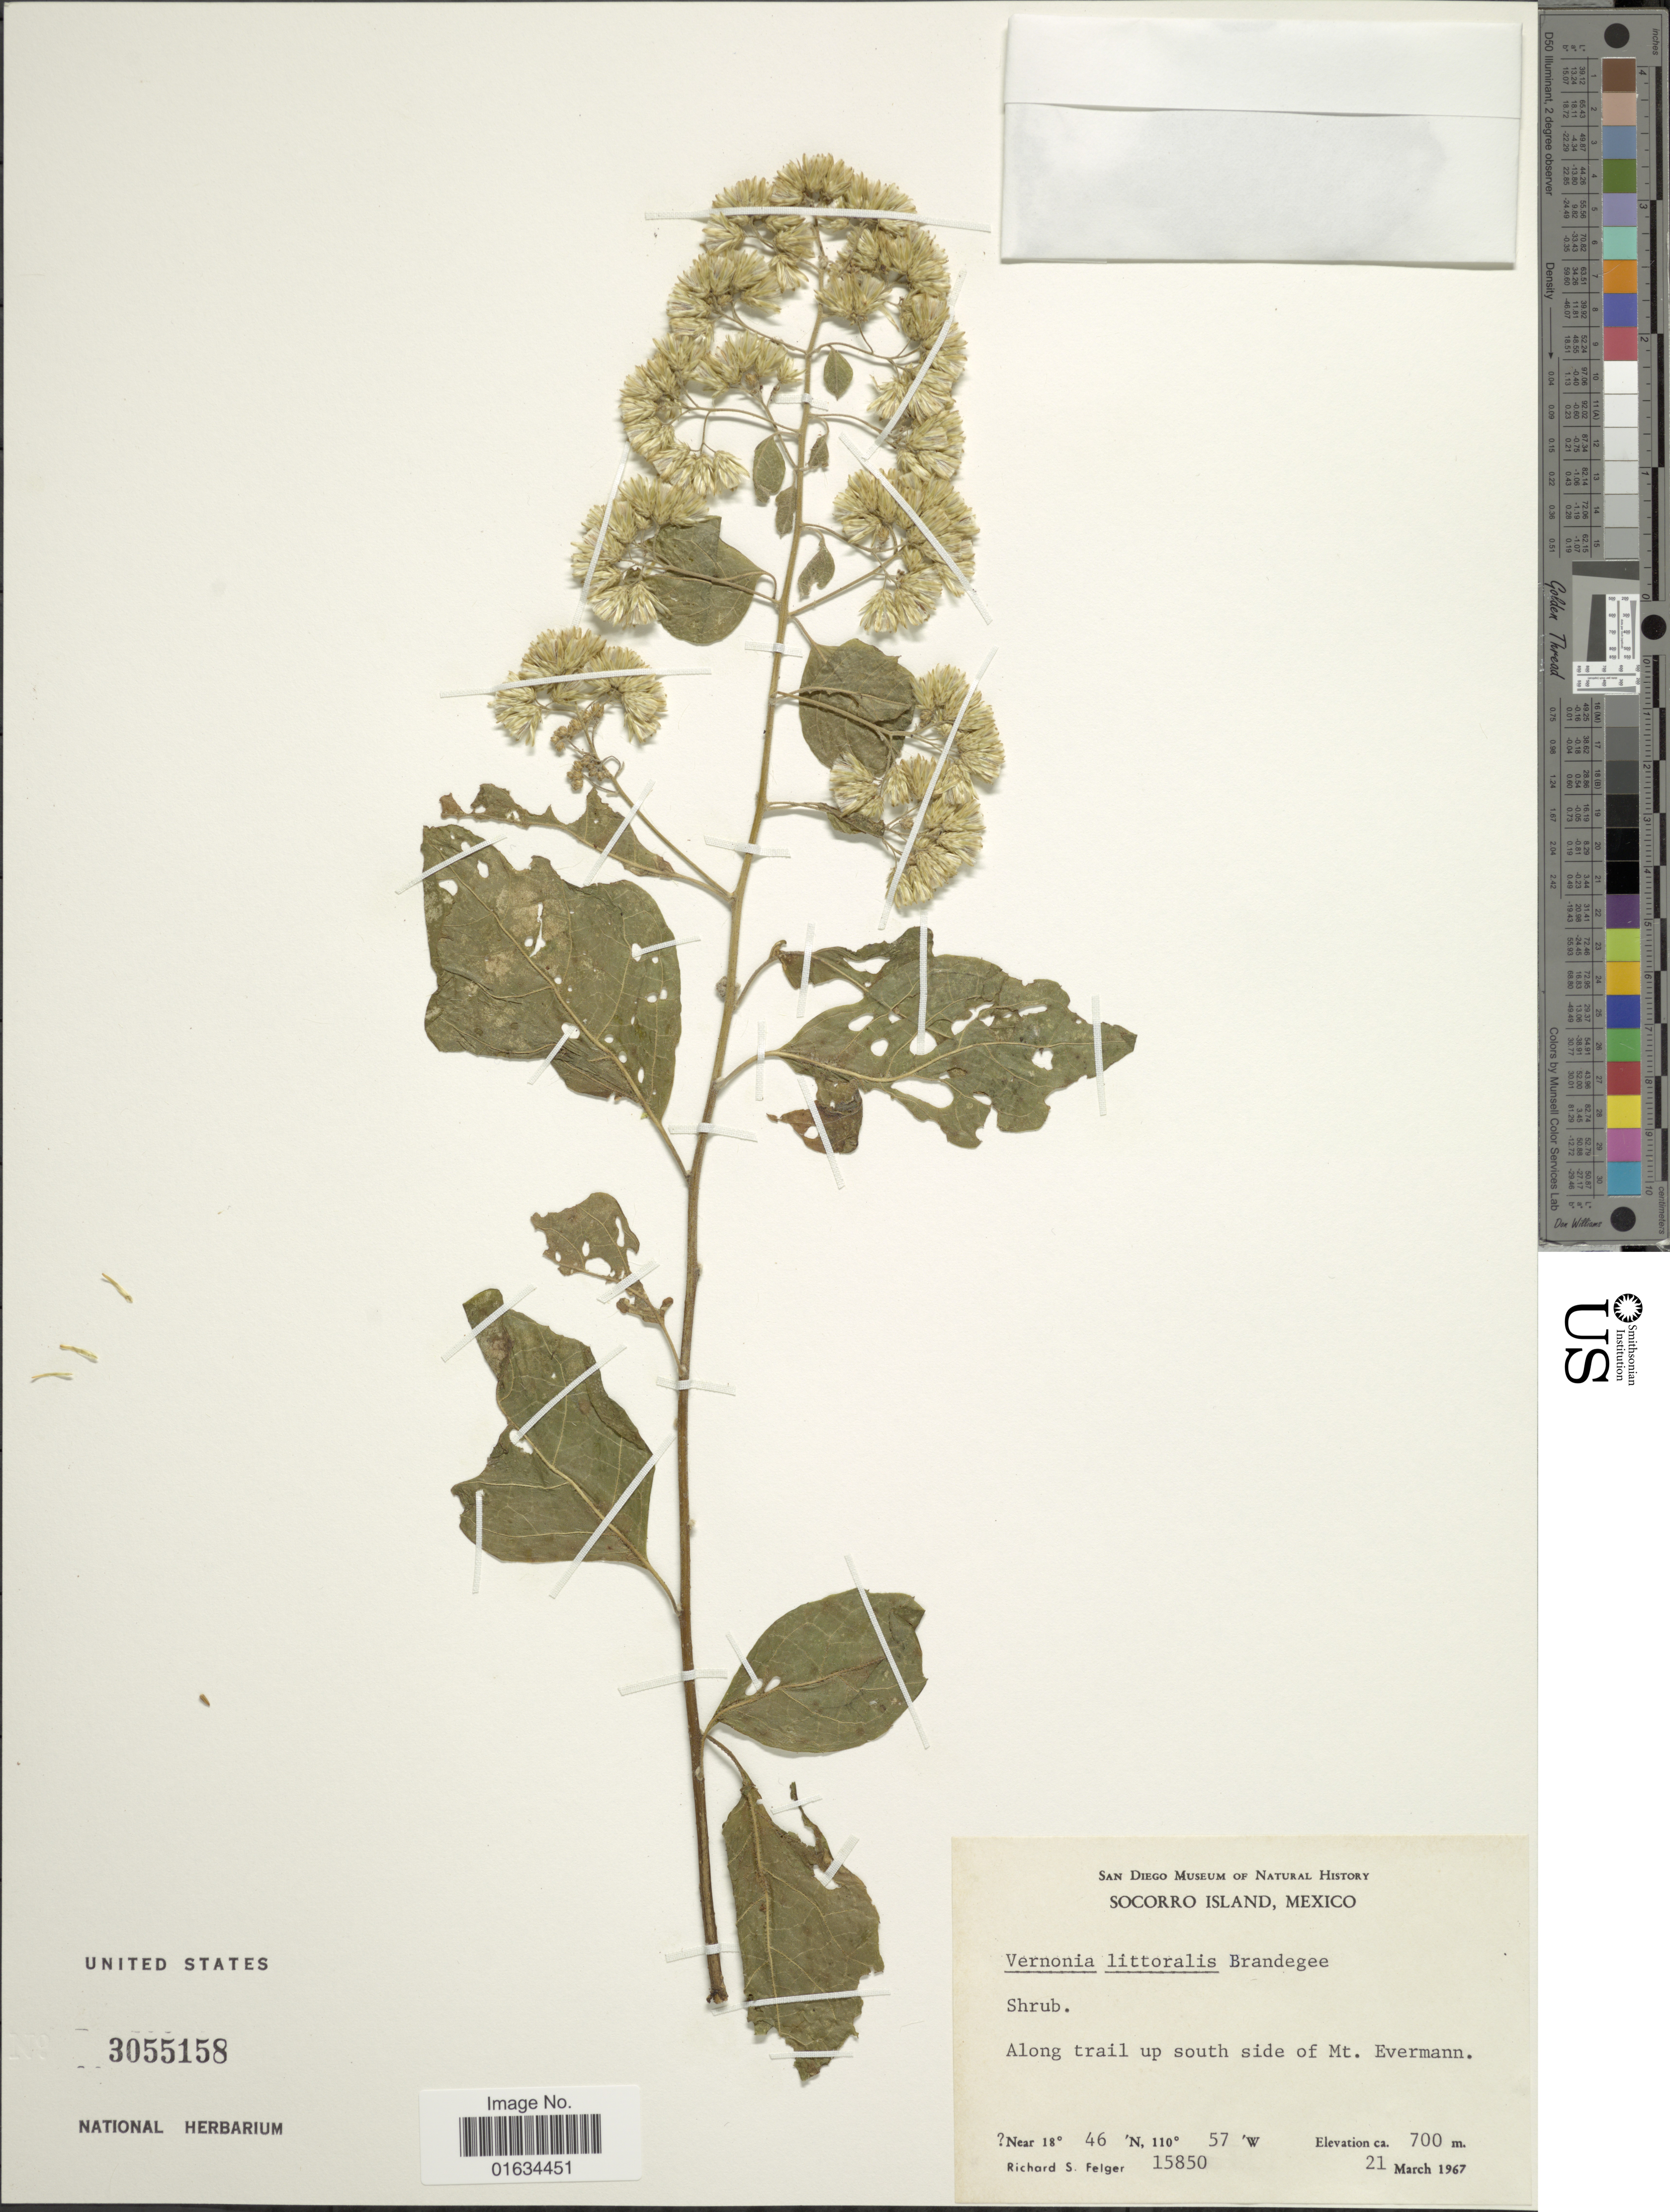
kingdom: Plantae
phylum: Tracheophyta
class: Magnoliopsida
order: Asterales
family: Asteraceae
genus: Eremosis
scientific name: Eremosis littoralis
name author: Gleason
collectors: R. S. Felger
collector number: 15850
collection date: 1967-03-21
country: Mexico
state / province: Colima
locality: Socorro Island, Along trail up south side of Mt. Evermann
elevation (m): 700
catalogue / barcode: US 3055158